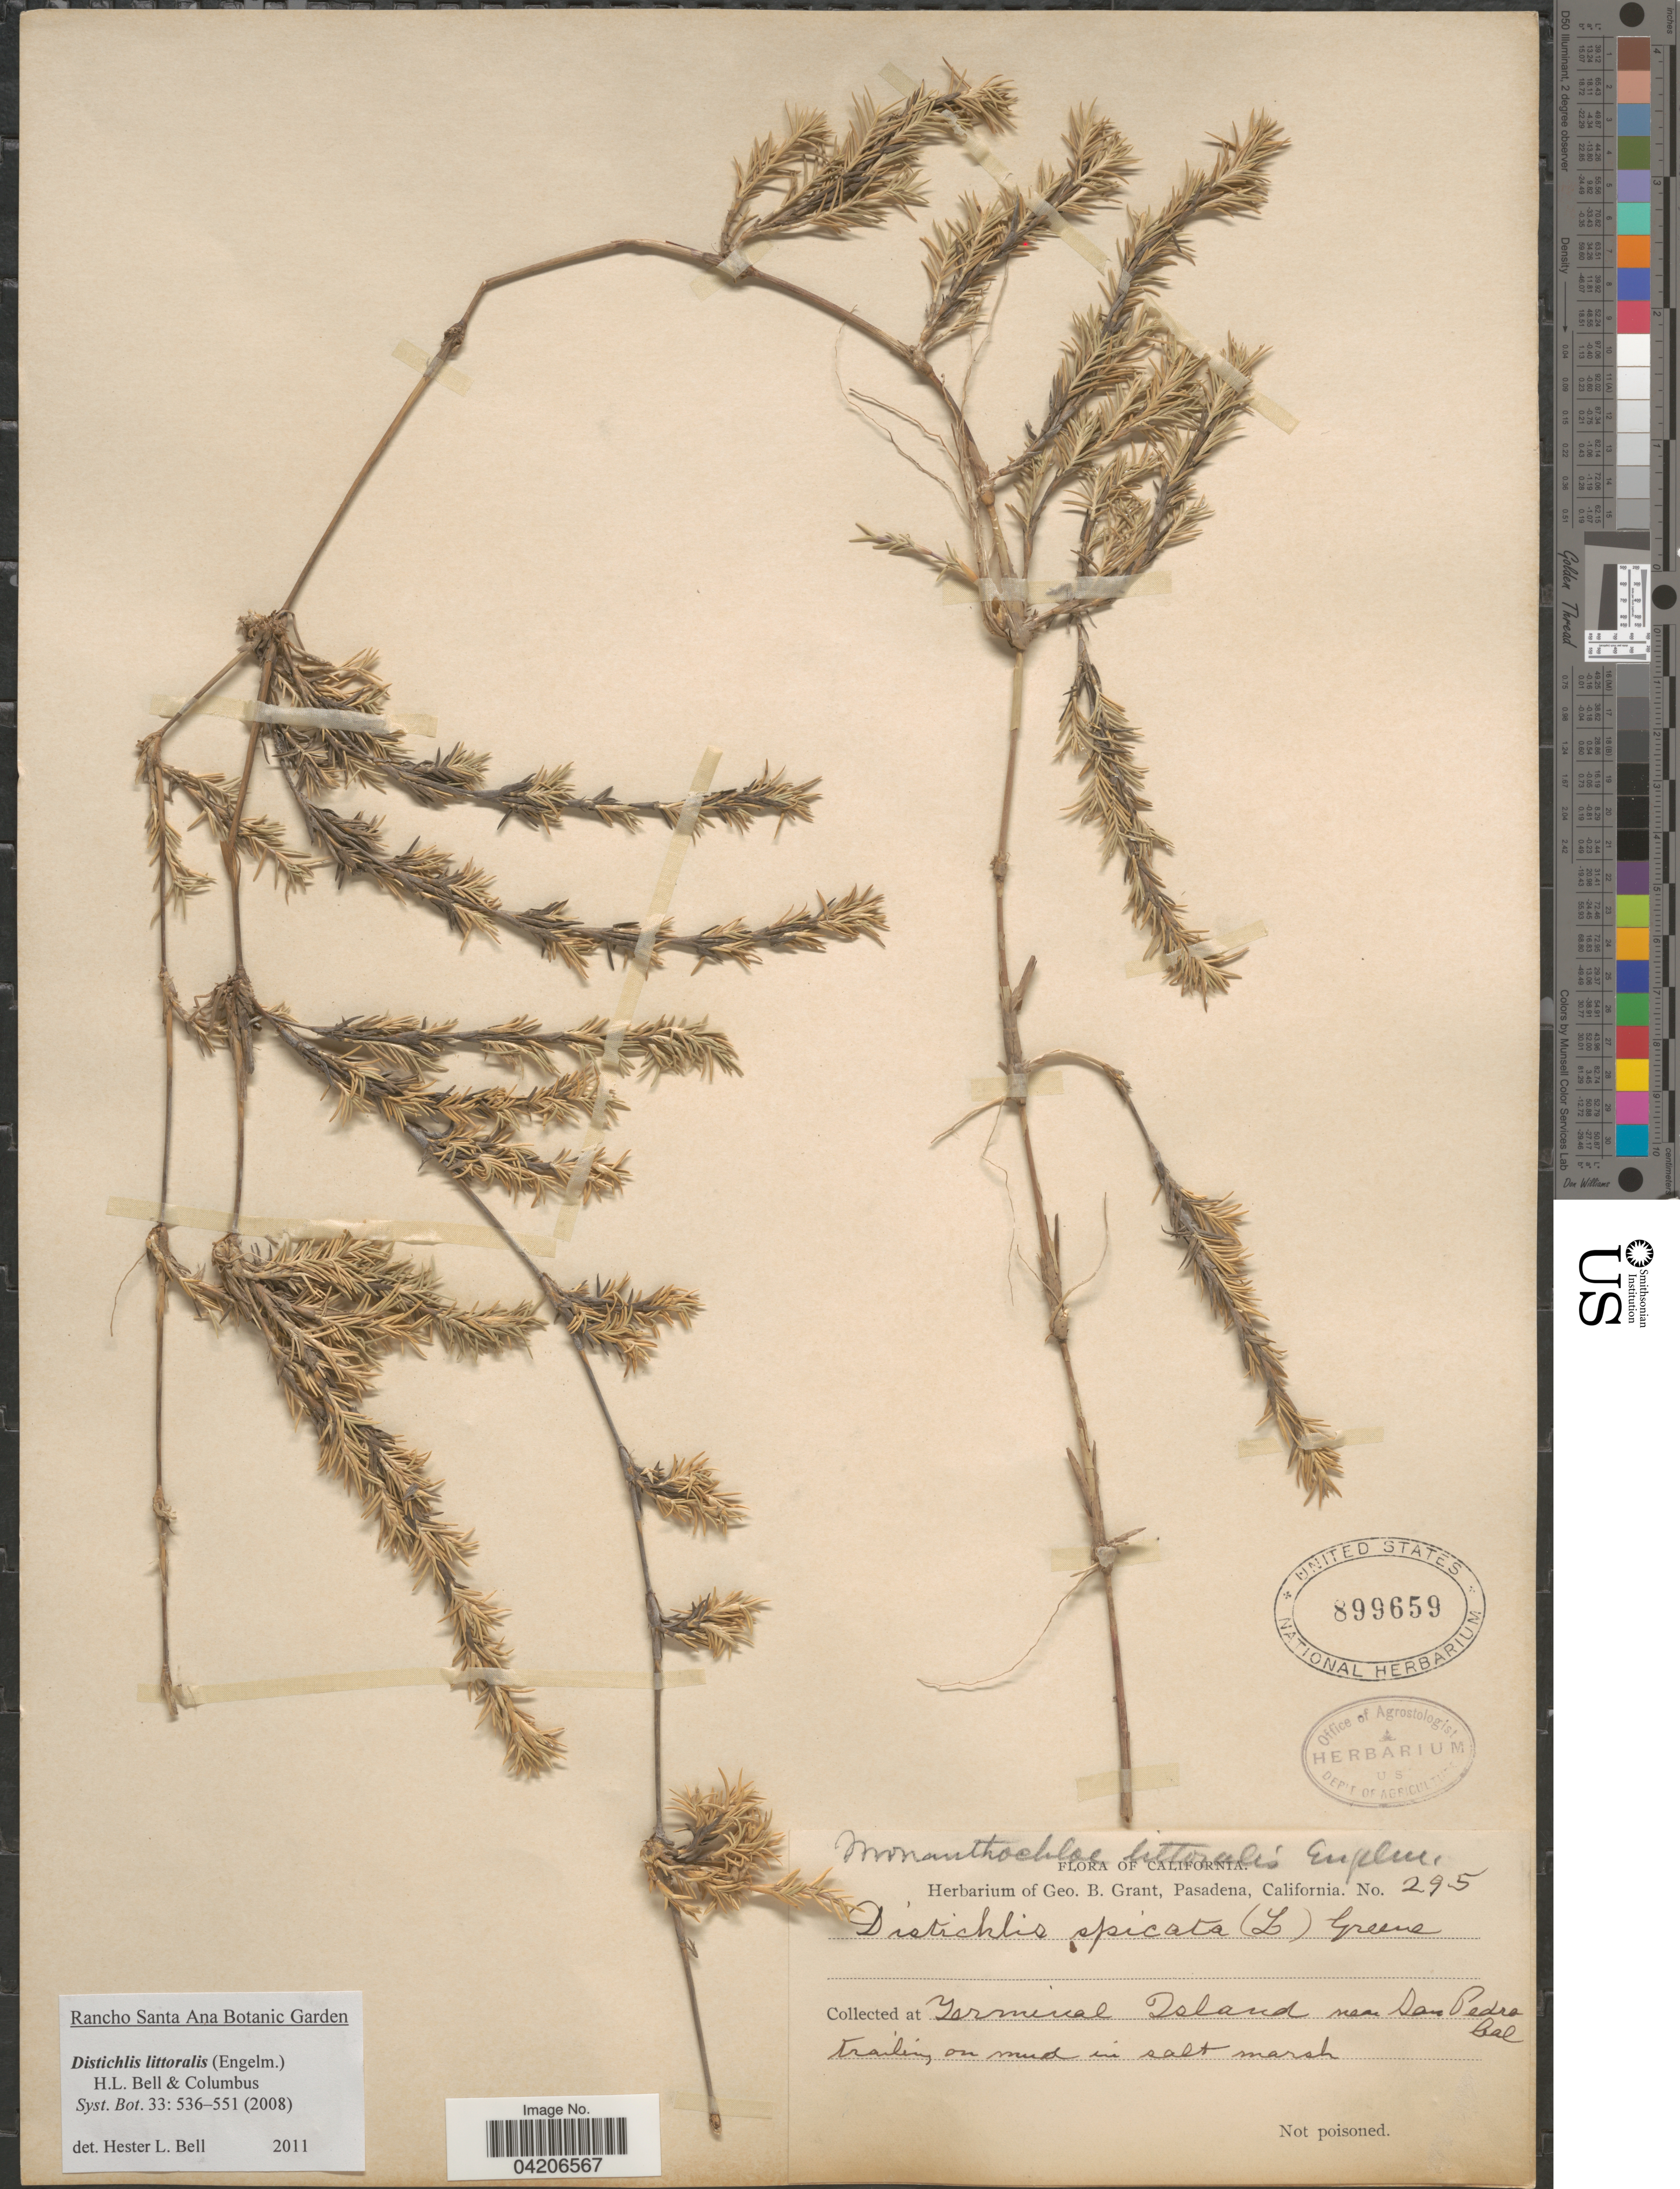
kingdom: Plantae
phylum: Tracheophyta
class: Liliopsida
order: Poales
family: Poaceae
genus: Distichlis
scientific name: Distichlis littoralis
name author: (Engelm.) H.L. Bell & Columbus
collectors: ex herb. Geo. B. Grant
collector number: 295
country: United States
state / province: California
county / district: Los Angeles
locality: Terminal Island near San Pedro.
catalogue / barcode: US 899659